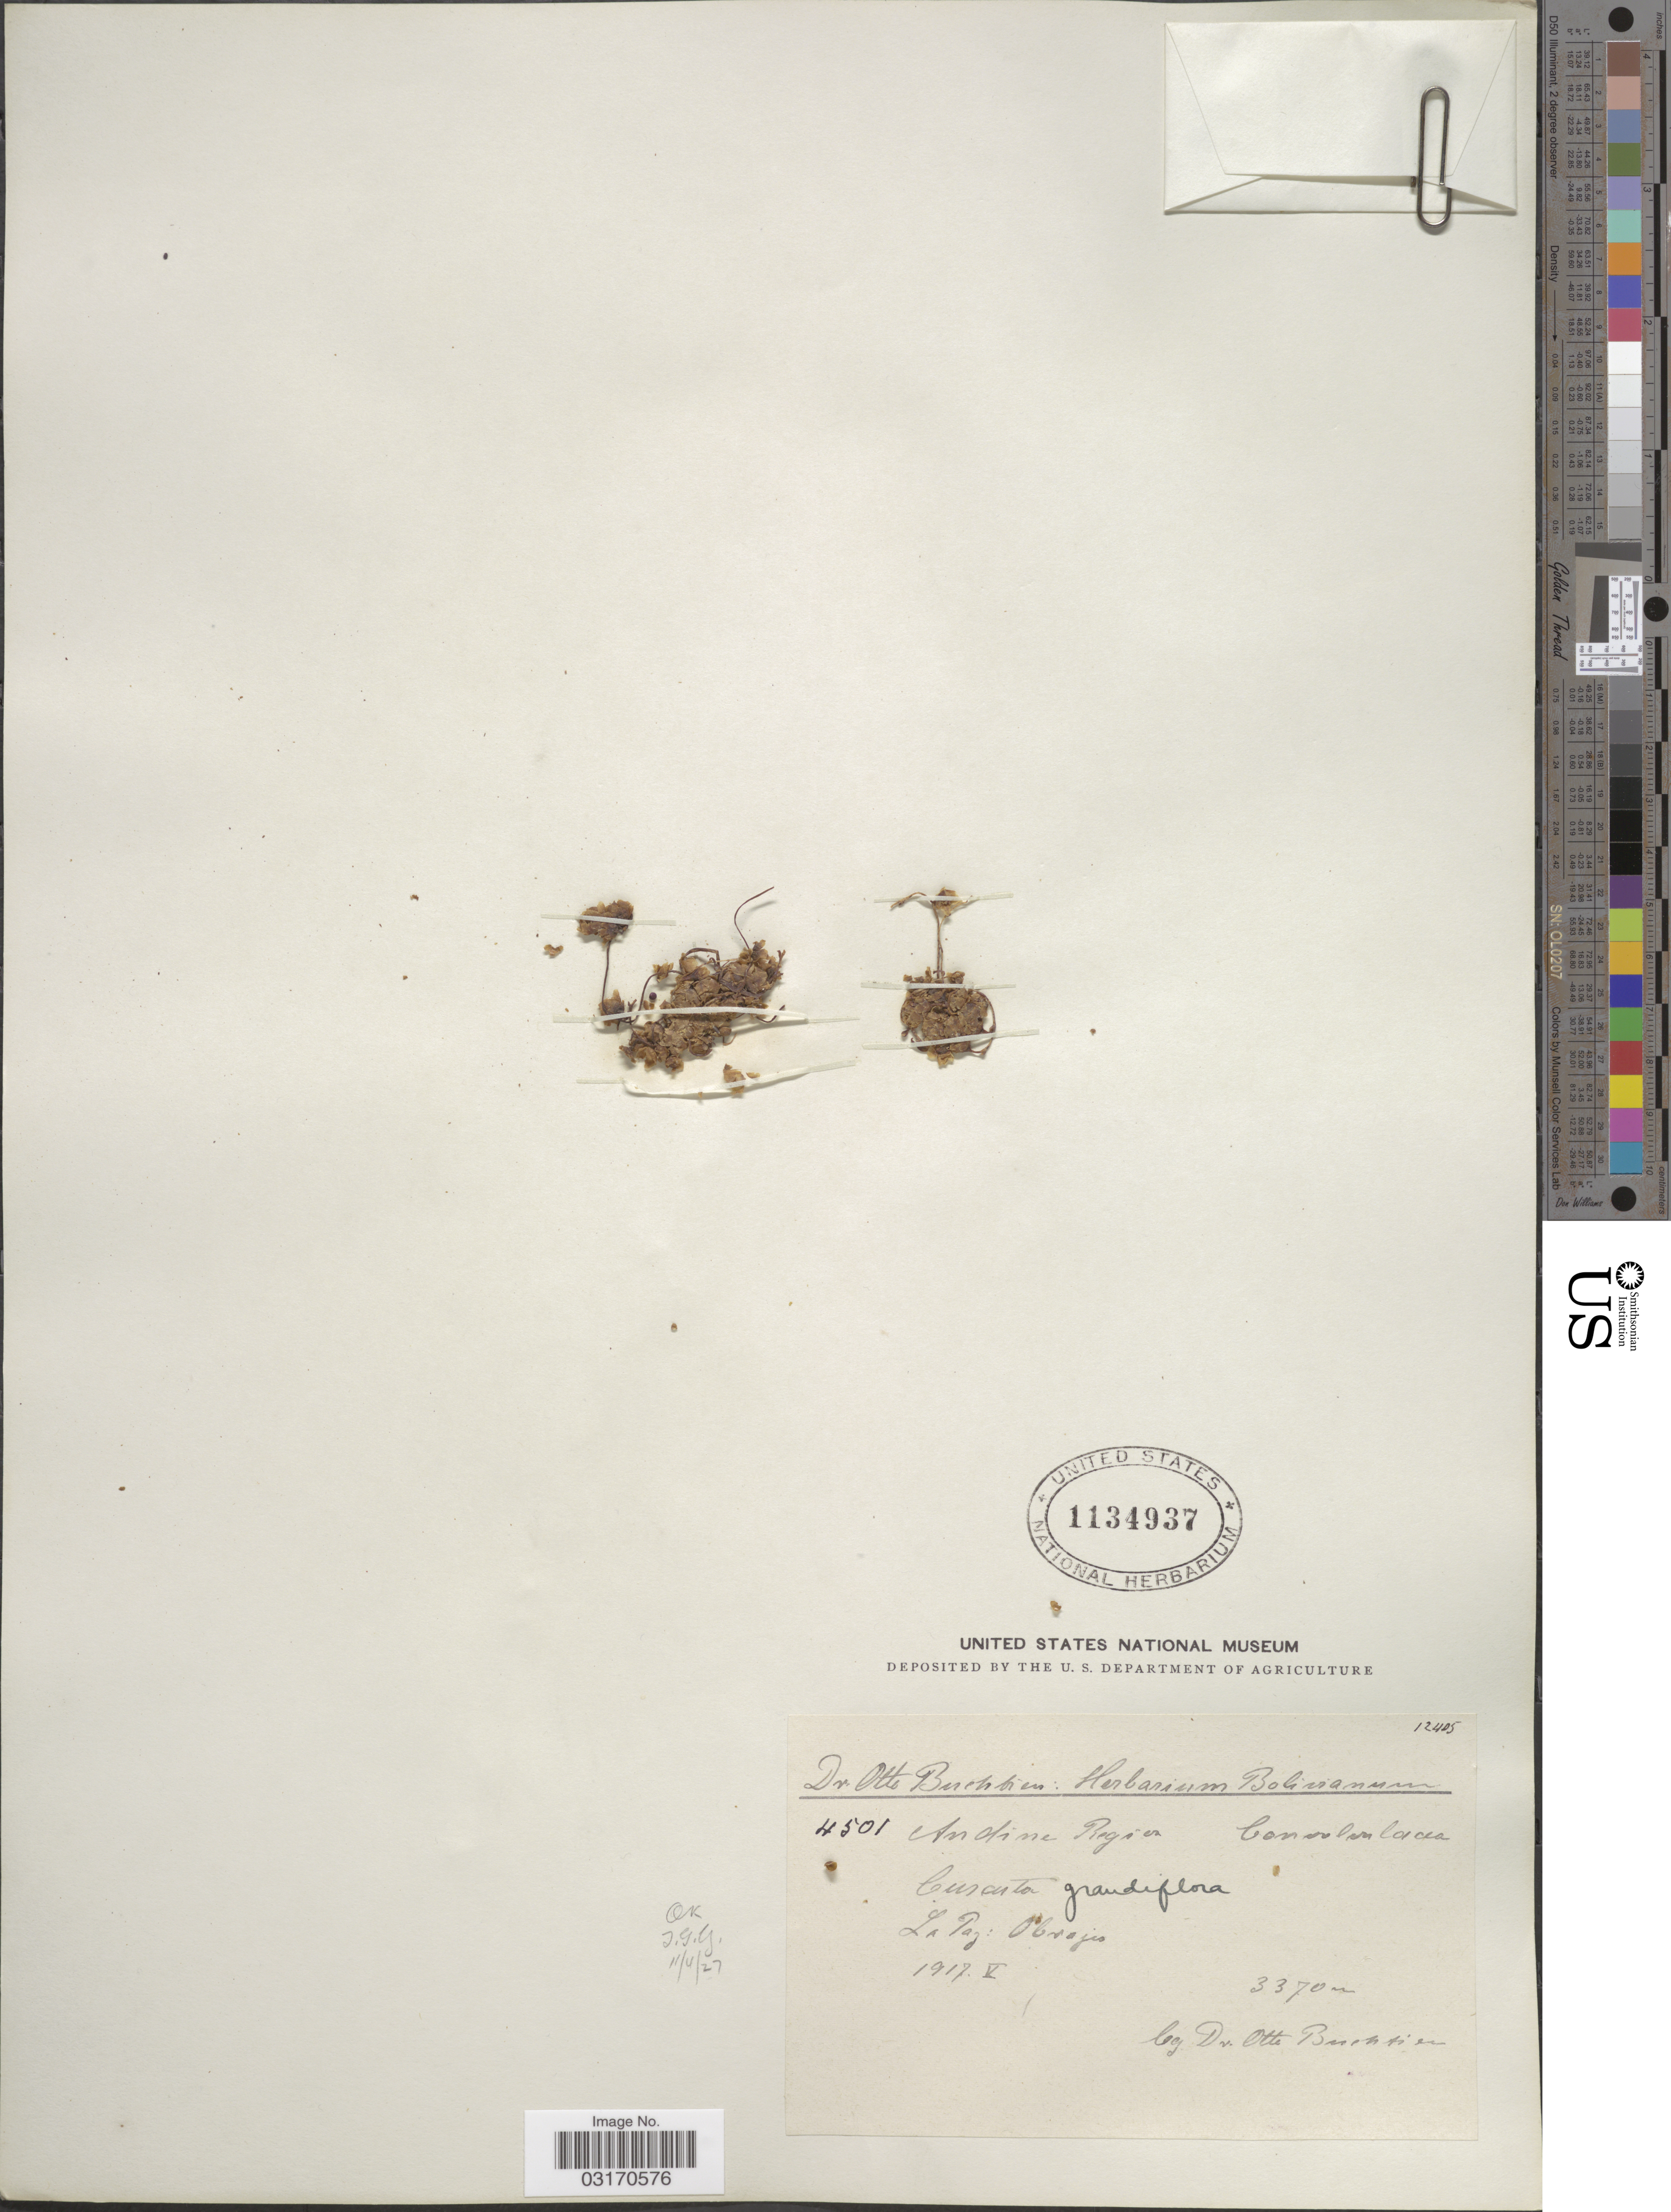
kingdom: Plantae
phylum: Tracheophyta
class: Magnoliopsida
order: Solanales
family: Convolvulaceae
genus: Cuscuta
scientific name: Cuscuta grandiflora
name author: Kunth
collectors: O. Buchtien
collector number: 4501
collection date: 1917-05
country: Bolivia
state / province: La Paz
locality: Andine Region. La Paz: Obrajes.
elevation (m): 3370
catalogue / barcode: US 1134937